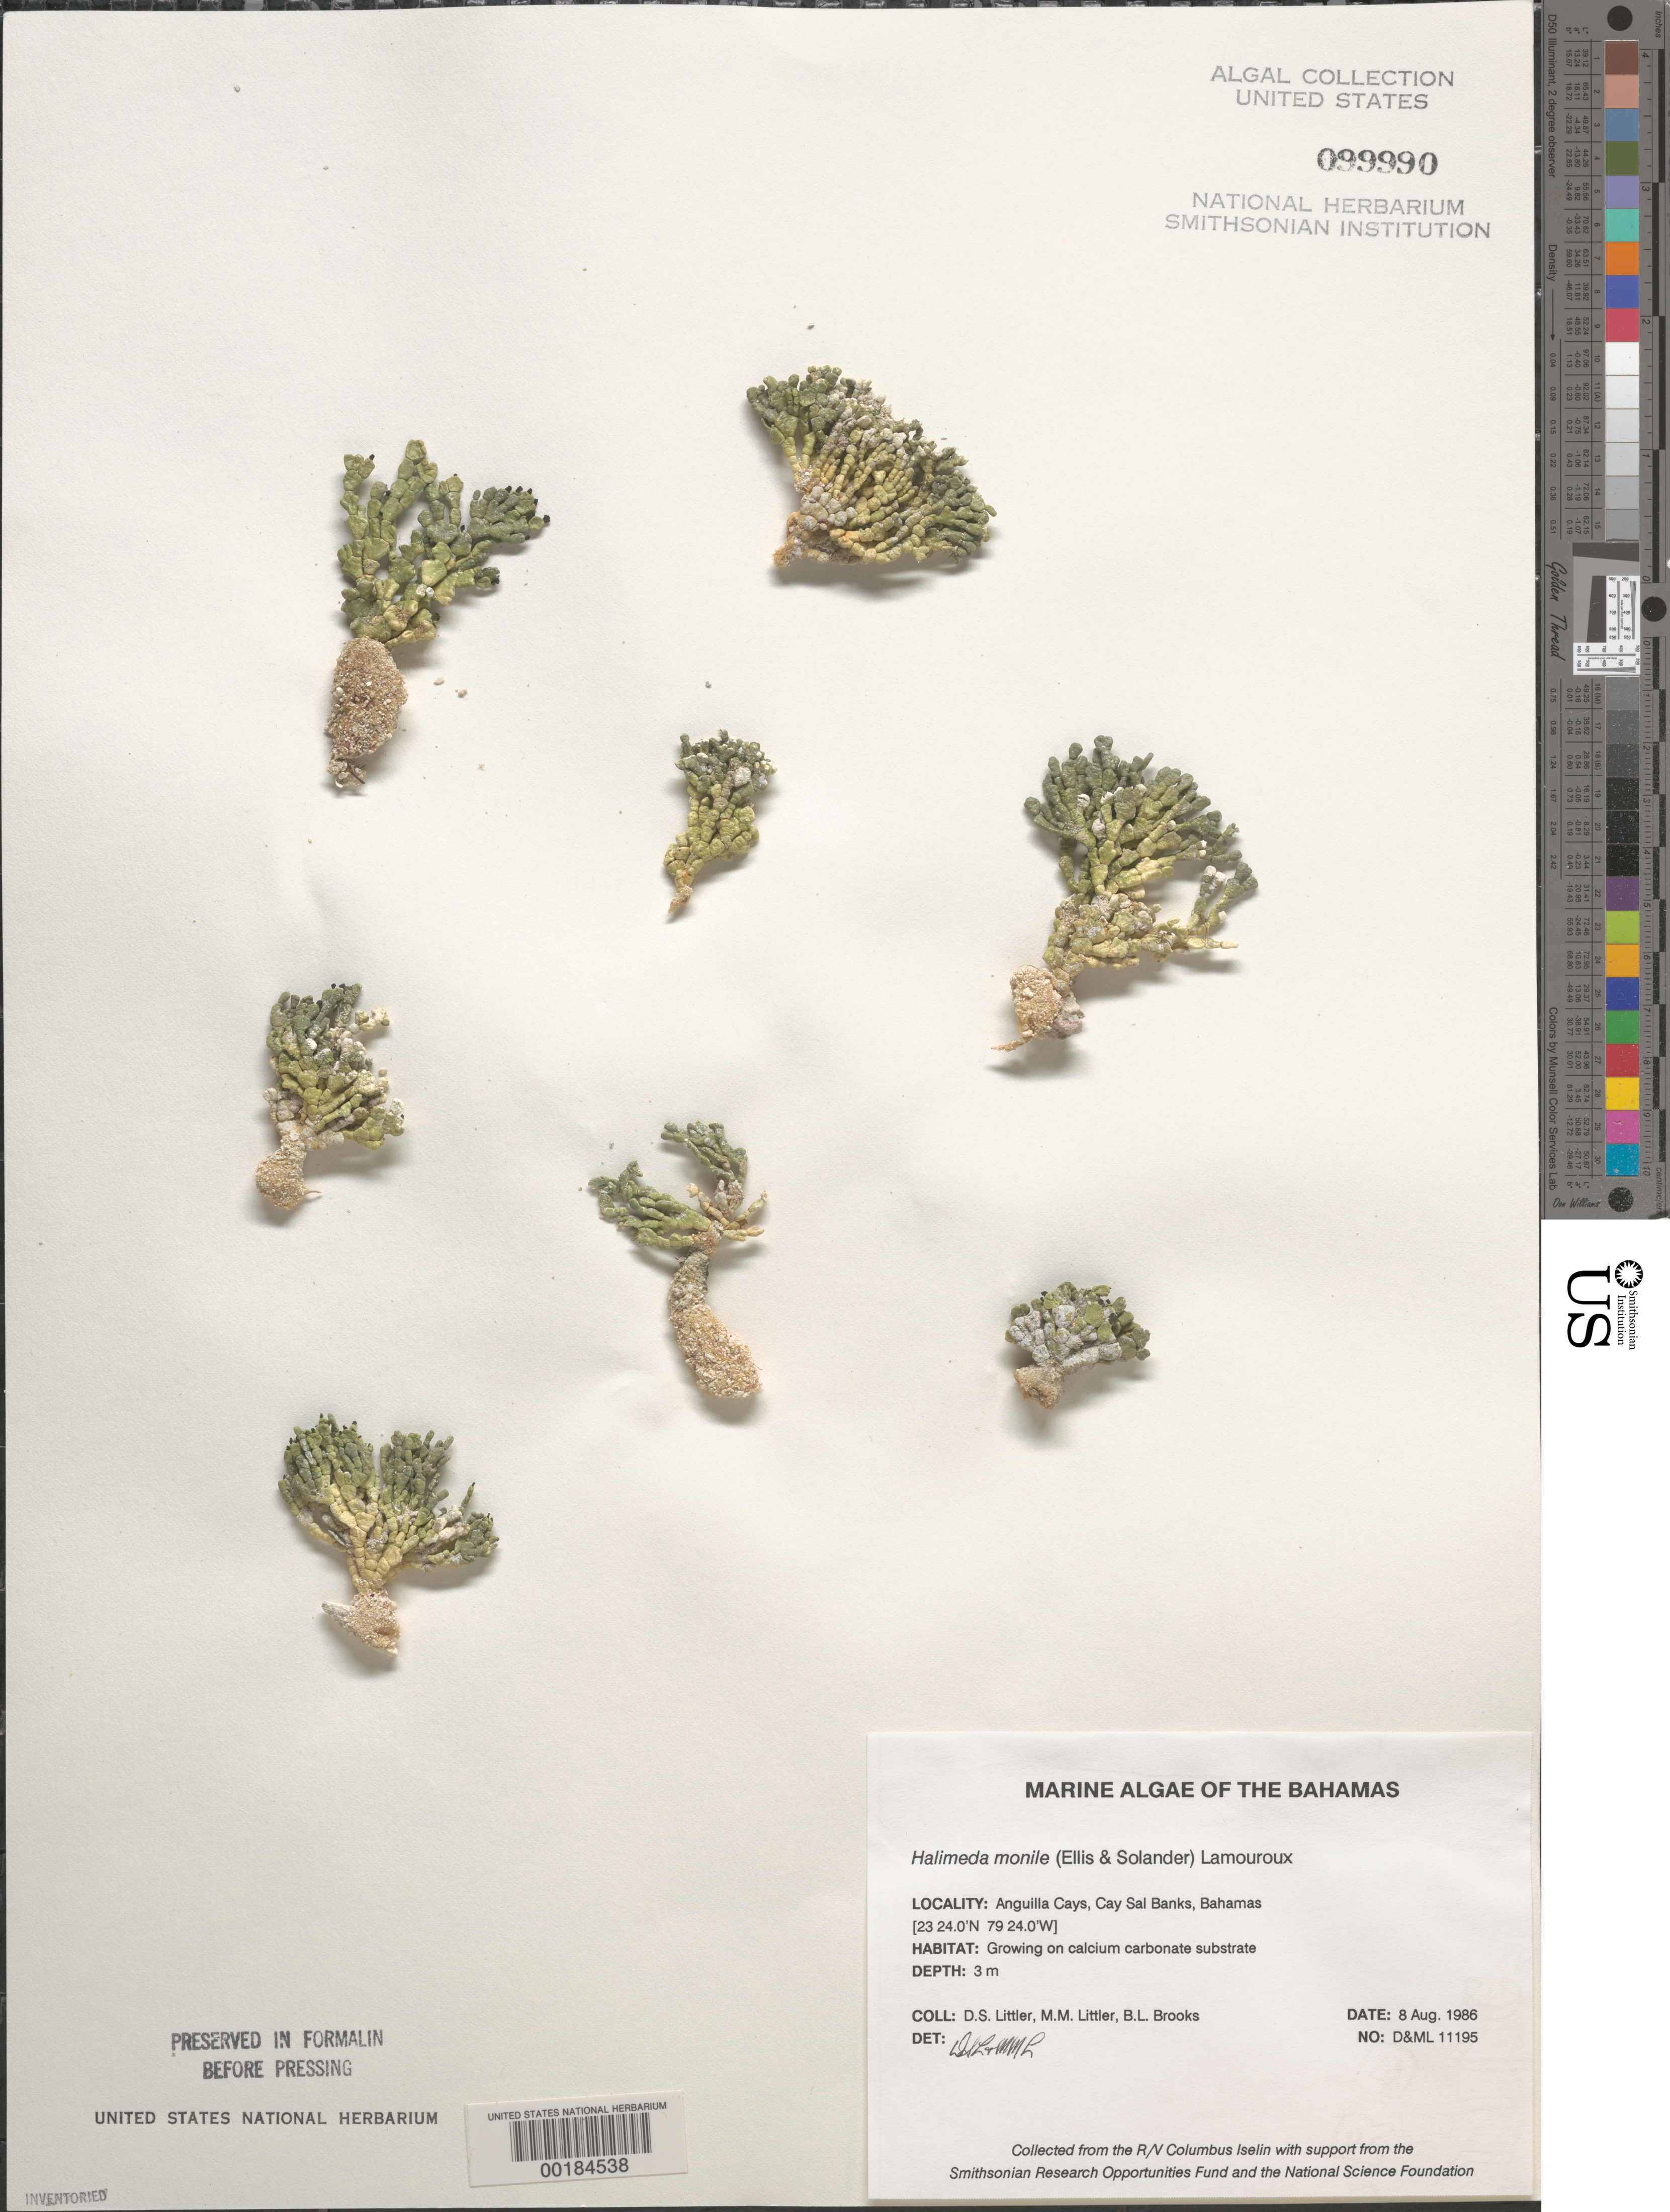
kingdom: Plantae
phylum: Chlorophyta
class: Ulvophyceae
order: Bryopsidales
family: Halimedaceae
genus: Halimeda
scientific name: Halimeda monile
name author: (J. Ellis & Sol.) J.V.Lamouroux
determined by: Littler, D. S.; Littler, M. M.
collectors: D. S. Littler, M. M. Littler & B. Brooks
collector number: D&ML 11095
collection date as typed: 08 Aug 1986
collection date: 1986-08-08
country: Bahamas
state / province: Bimini Banks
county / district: Bimini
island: Anguilla Cays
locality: Cay Sal Banks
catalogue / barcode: US 99990